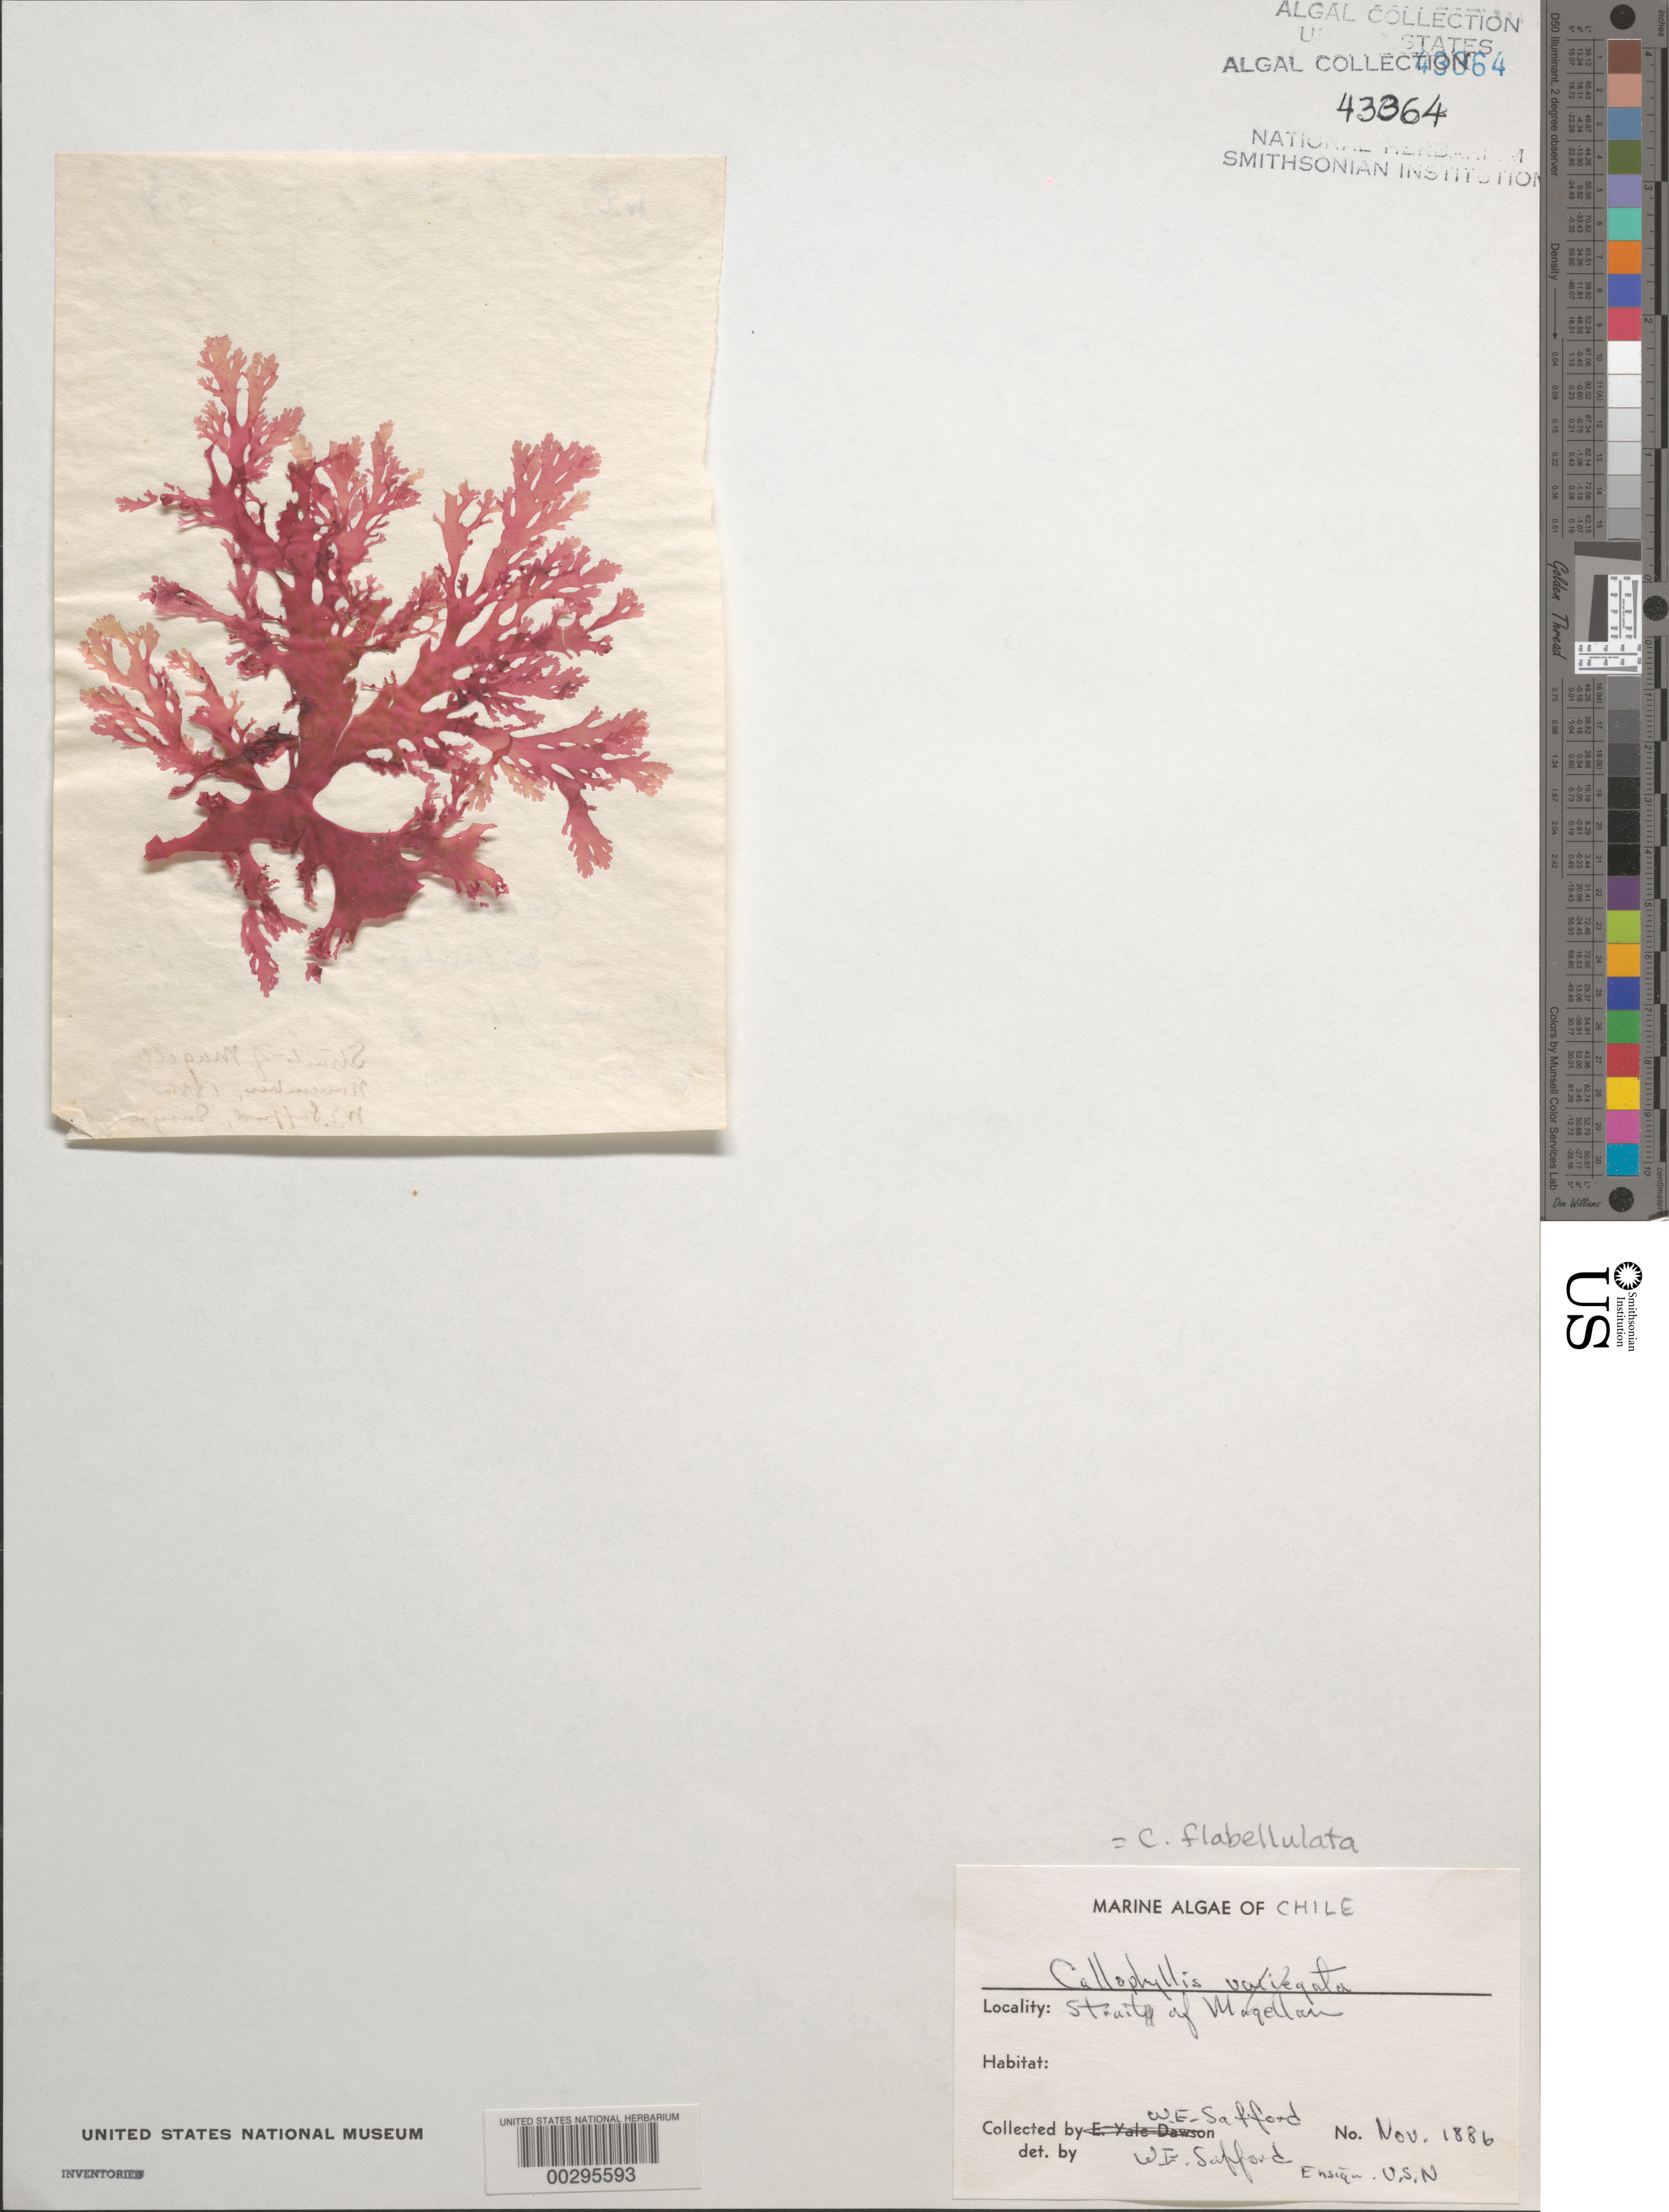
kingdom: Plantae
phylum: Rhodophyta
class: Florideophyceae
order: Gigartinales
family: Kallymeniaceae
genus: Callophyllis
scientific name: Callophyllis flabellulata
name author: Harv.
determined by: Safford, W. E.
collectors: W. E. Safford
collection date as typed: Nov 1886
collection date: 1886-11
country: Chile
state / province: Magallanes y de la Antártica Chilena (XII)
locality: Strait of magellan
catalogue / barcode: US 43364